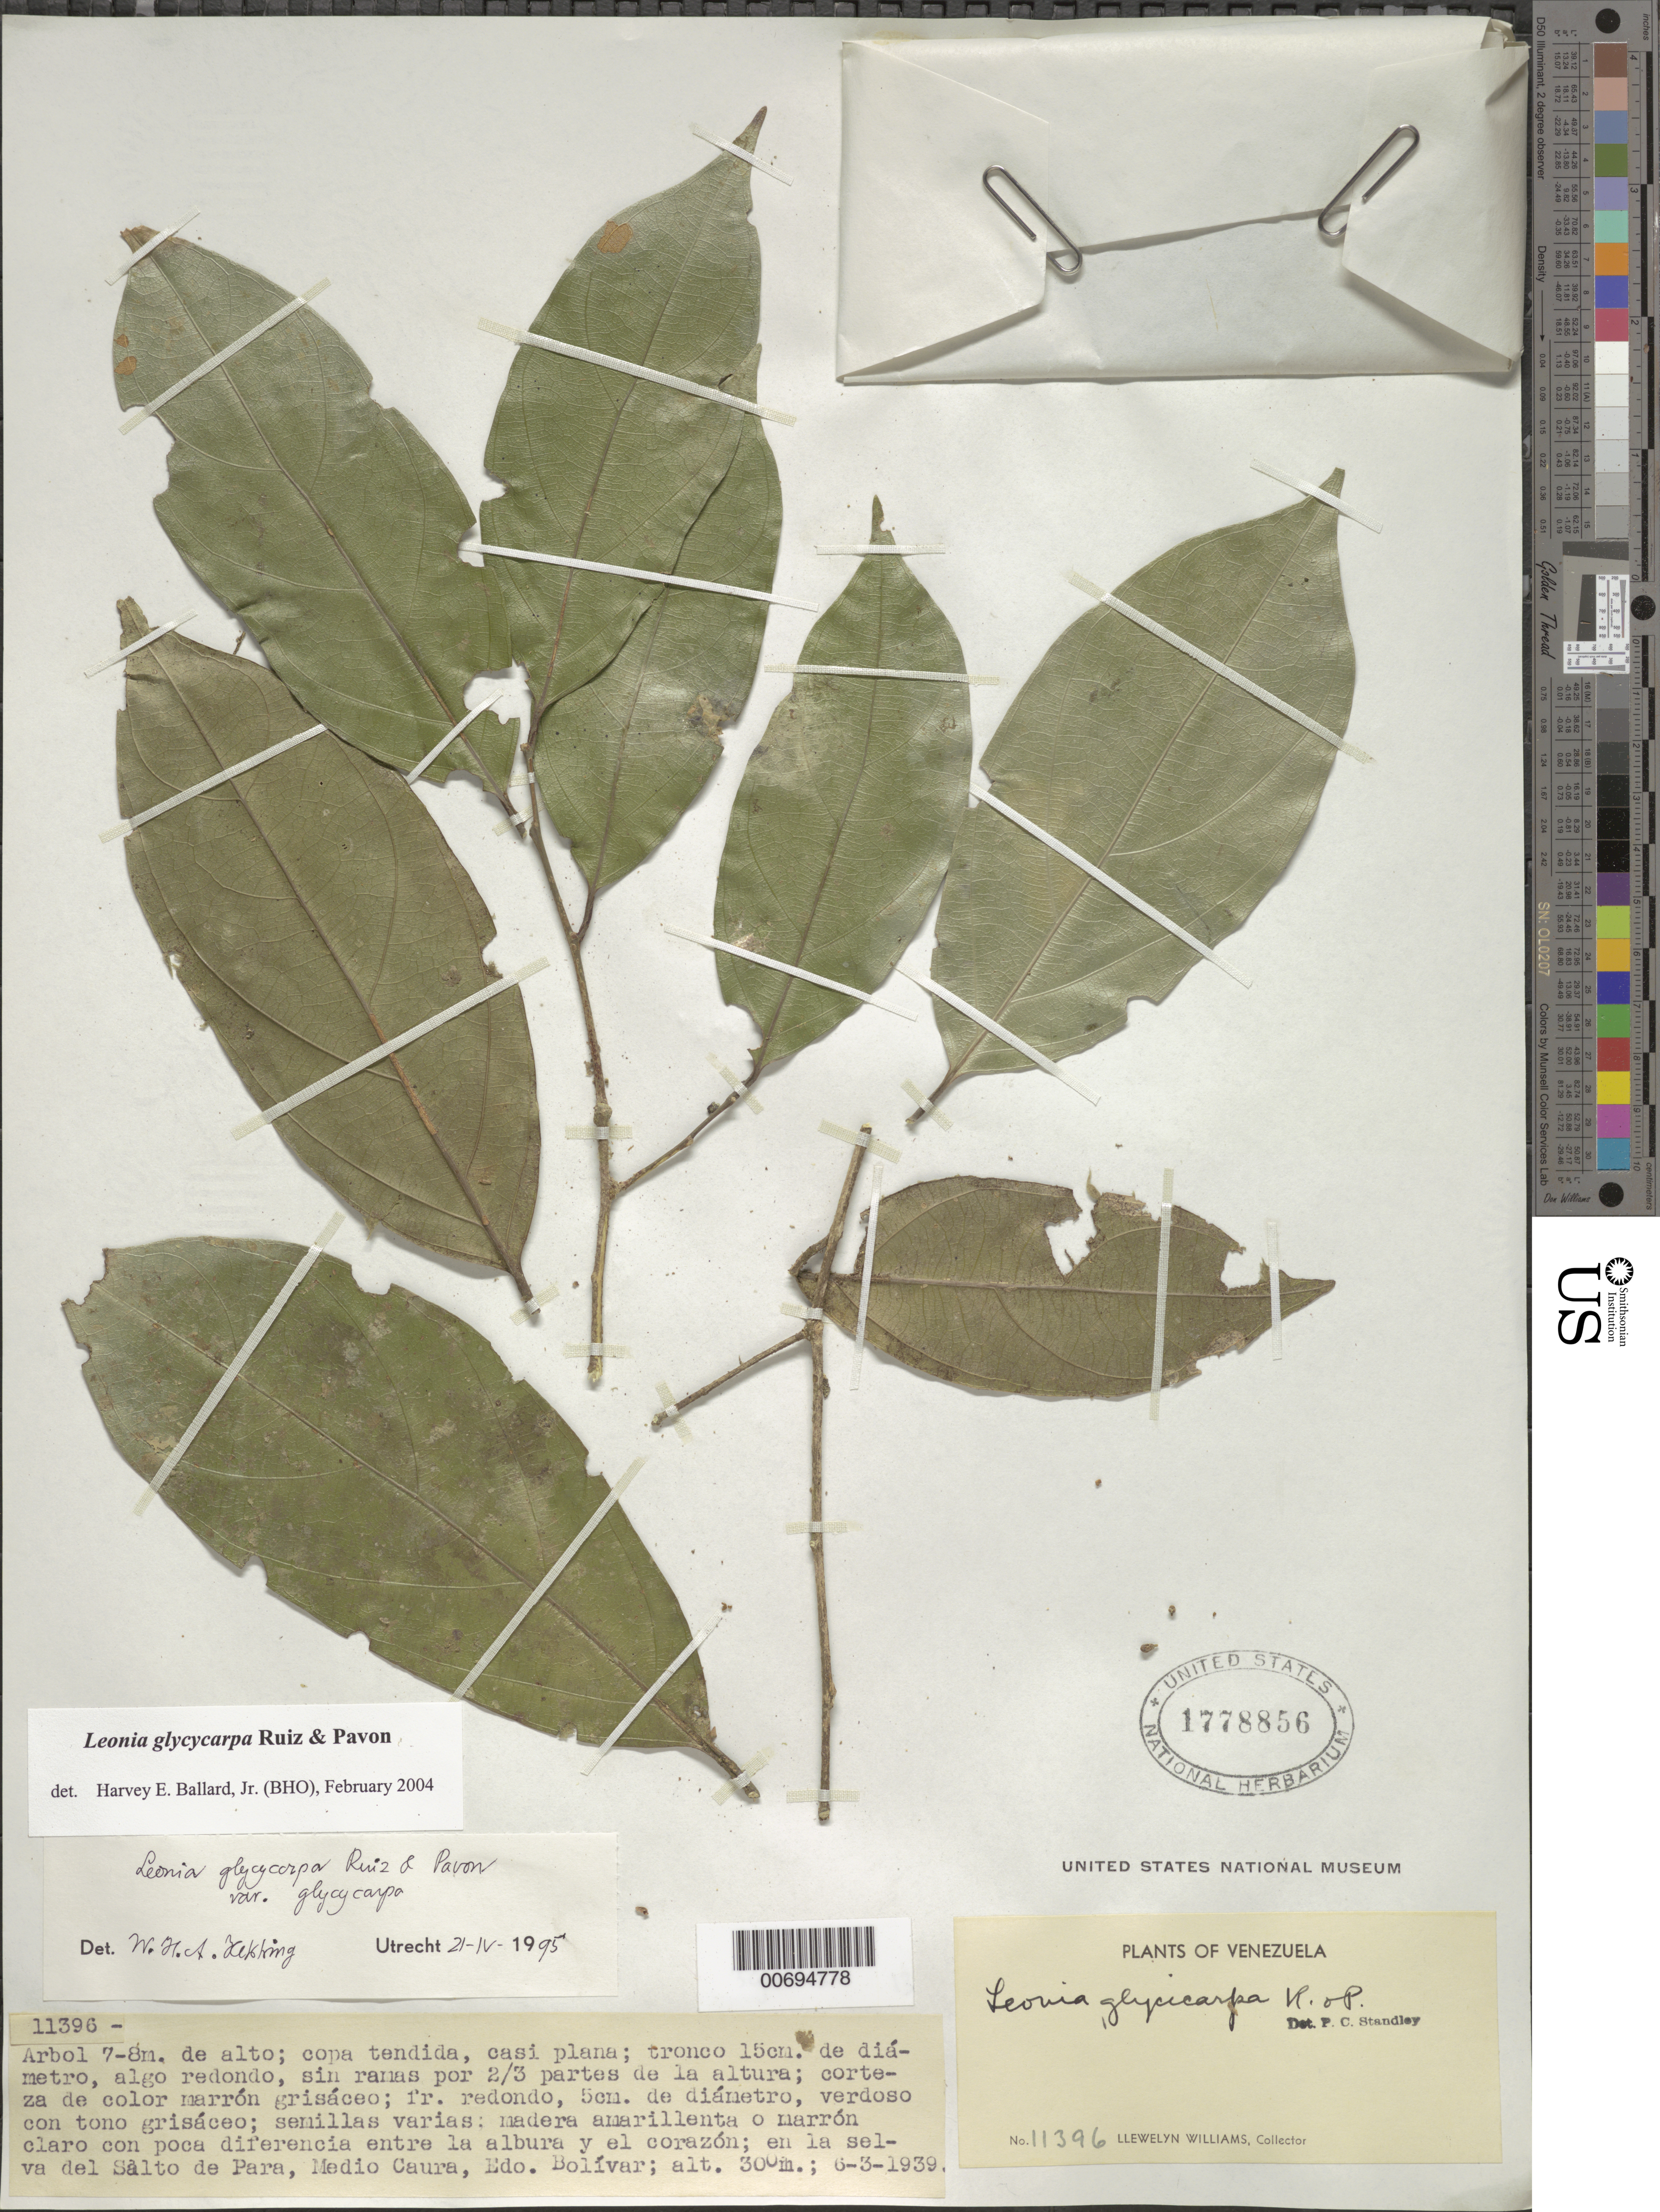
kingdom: Plantae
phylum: Tracheophyta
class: Magnoliopsida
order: Malpighiales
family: Violaceae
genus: Leonia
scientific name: Leonia glycycarpa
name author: Ruiz & Pav.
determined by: Ballard, Harvey E.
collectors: Ll. Williams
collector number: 11396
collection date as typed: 6-Mar-39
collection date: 1939-03-06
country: Venezuela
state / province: Bolívar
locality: Salto de Para, Medio Caura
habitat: Forest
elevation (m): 300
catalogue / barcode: US 1778856